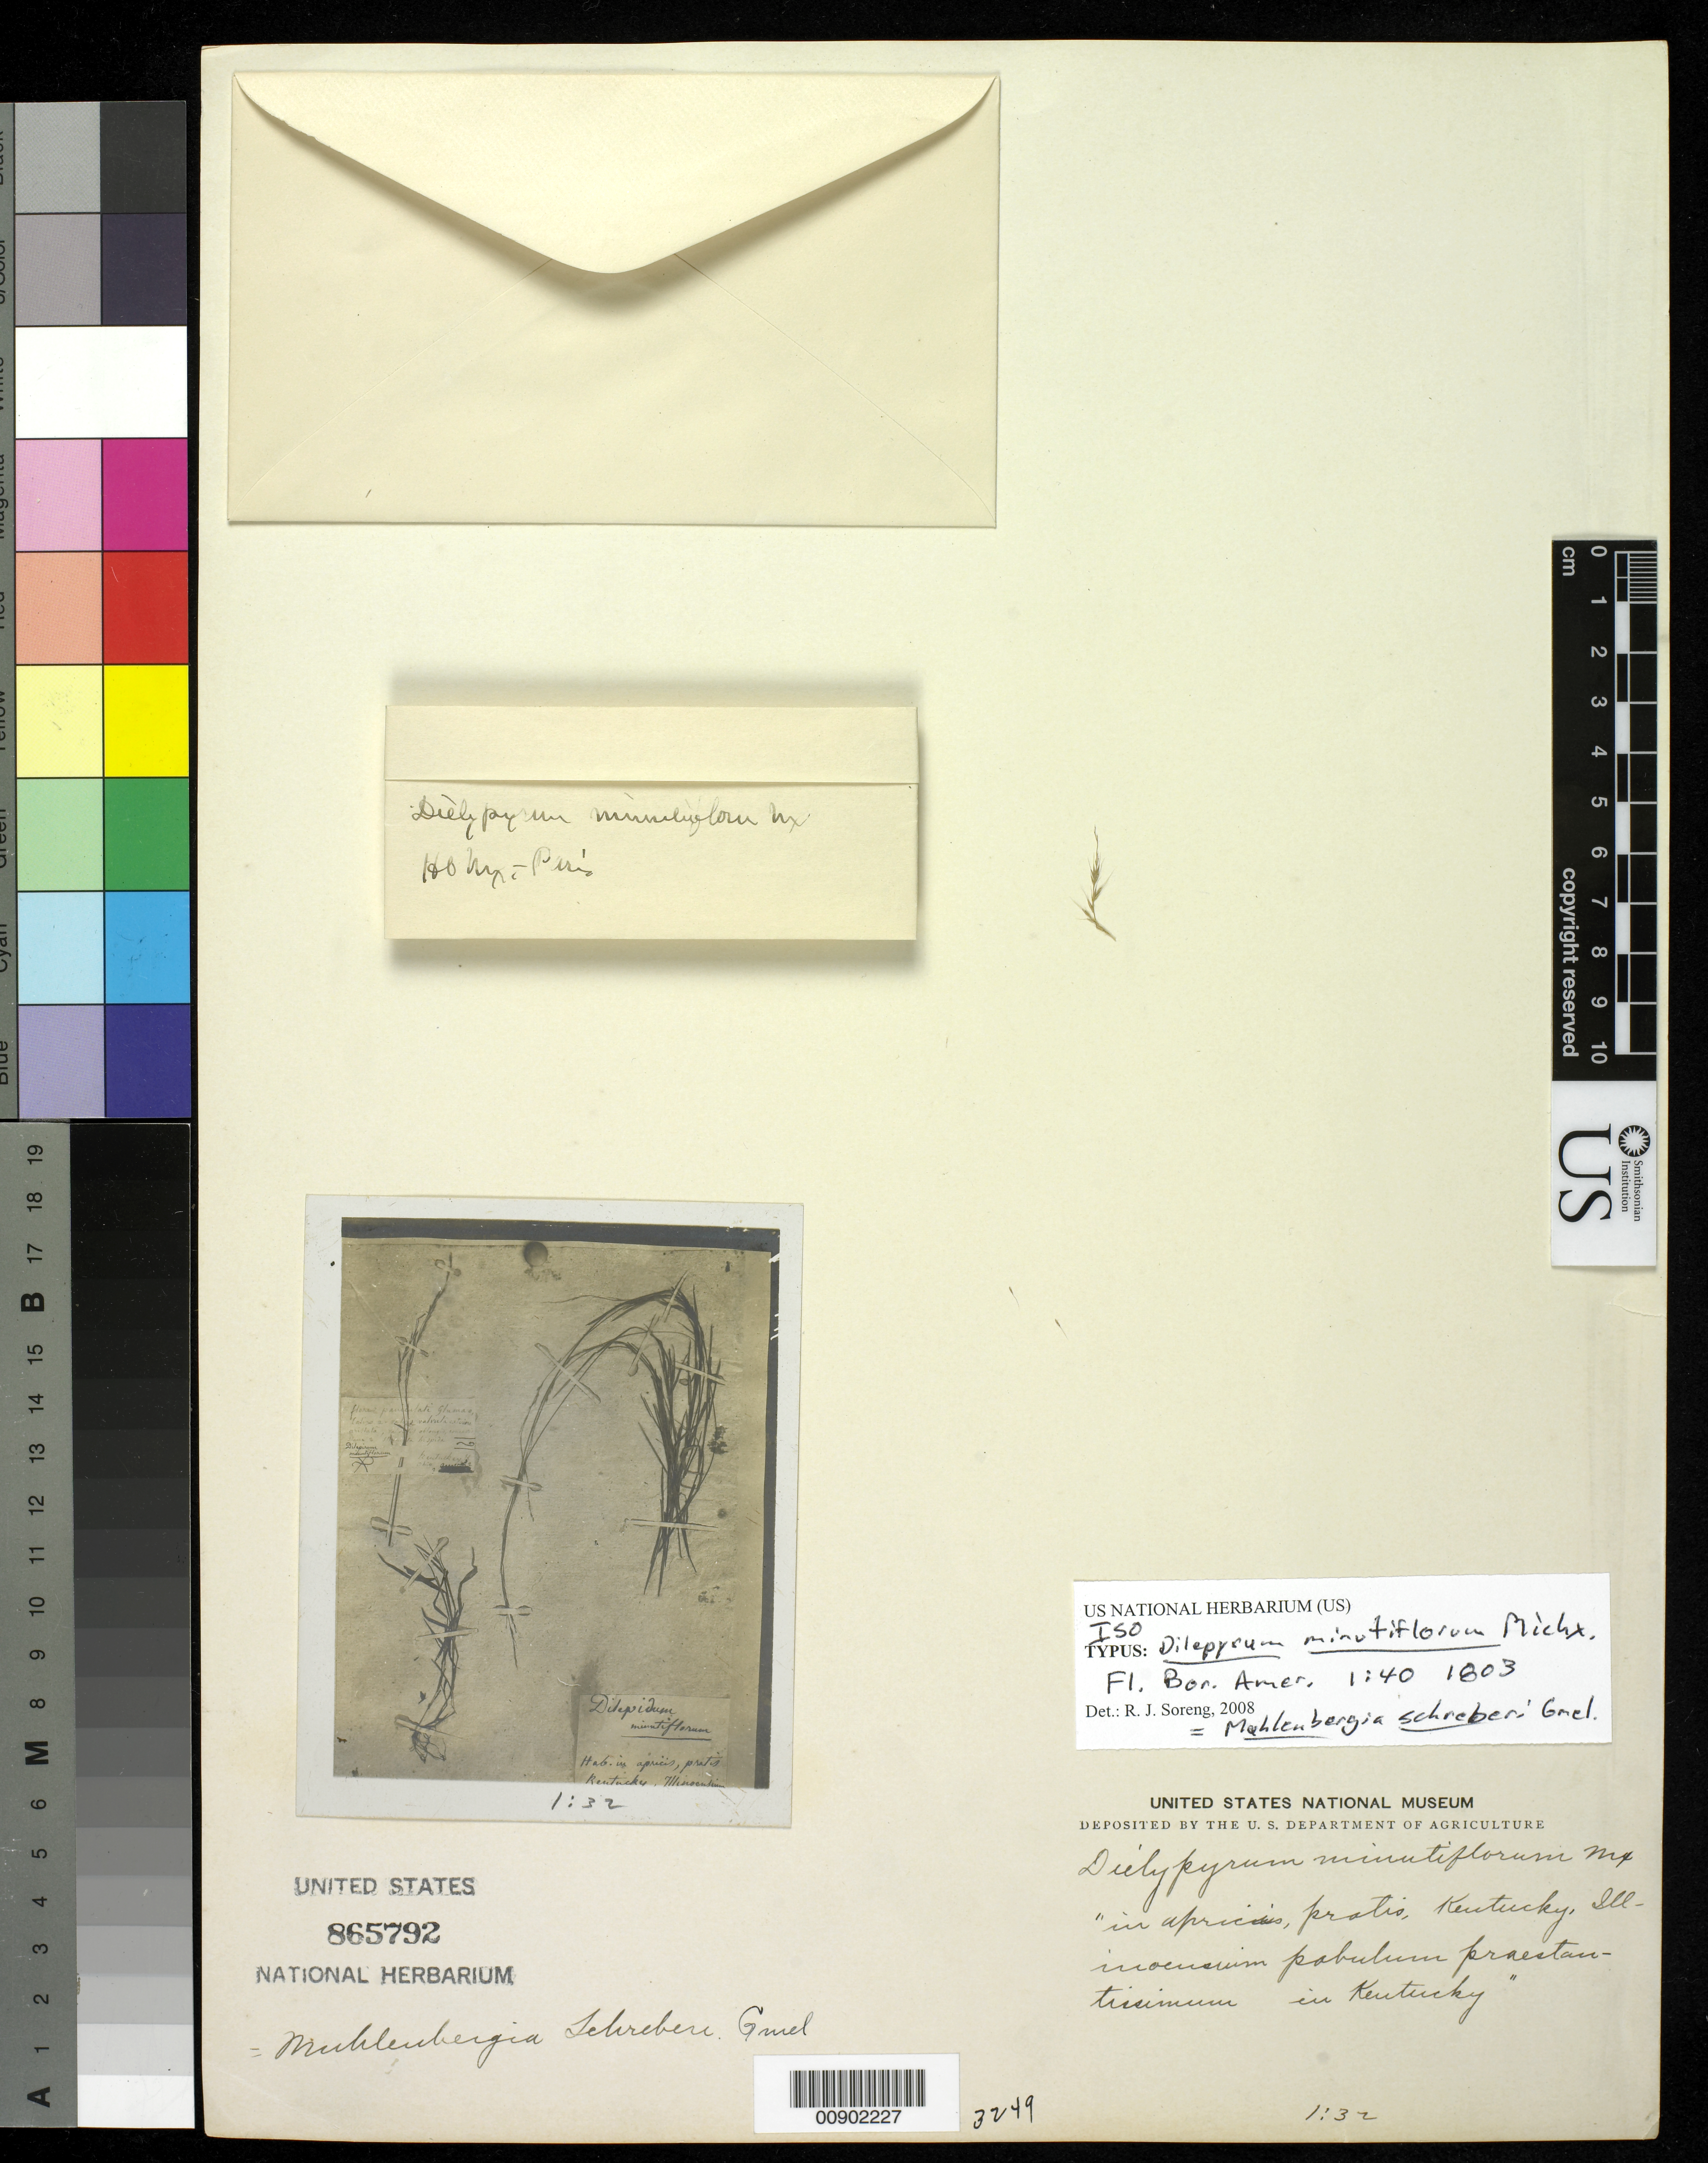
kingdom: Plantae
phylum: Tracheophyta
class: Liliopsida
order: Poales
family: Poaceae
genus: Dilepyrum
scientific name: Dilepyrum minutiflorum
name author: Michx.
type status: Isotype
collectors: A. Michaux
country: United States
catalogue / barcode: US 865792